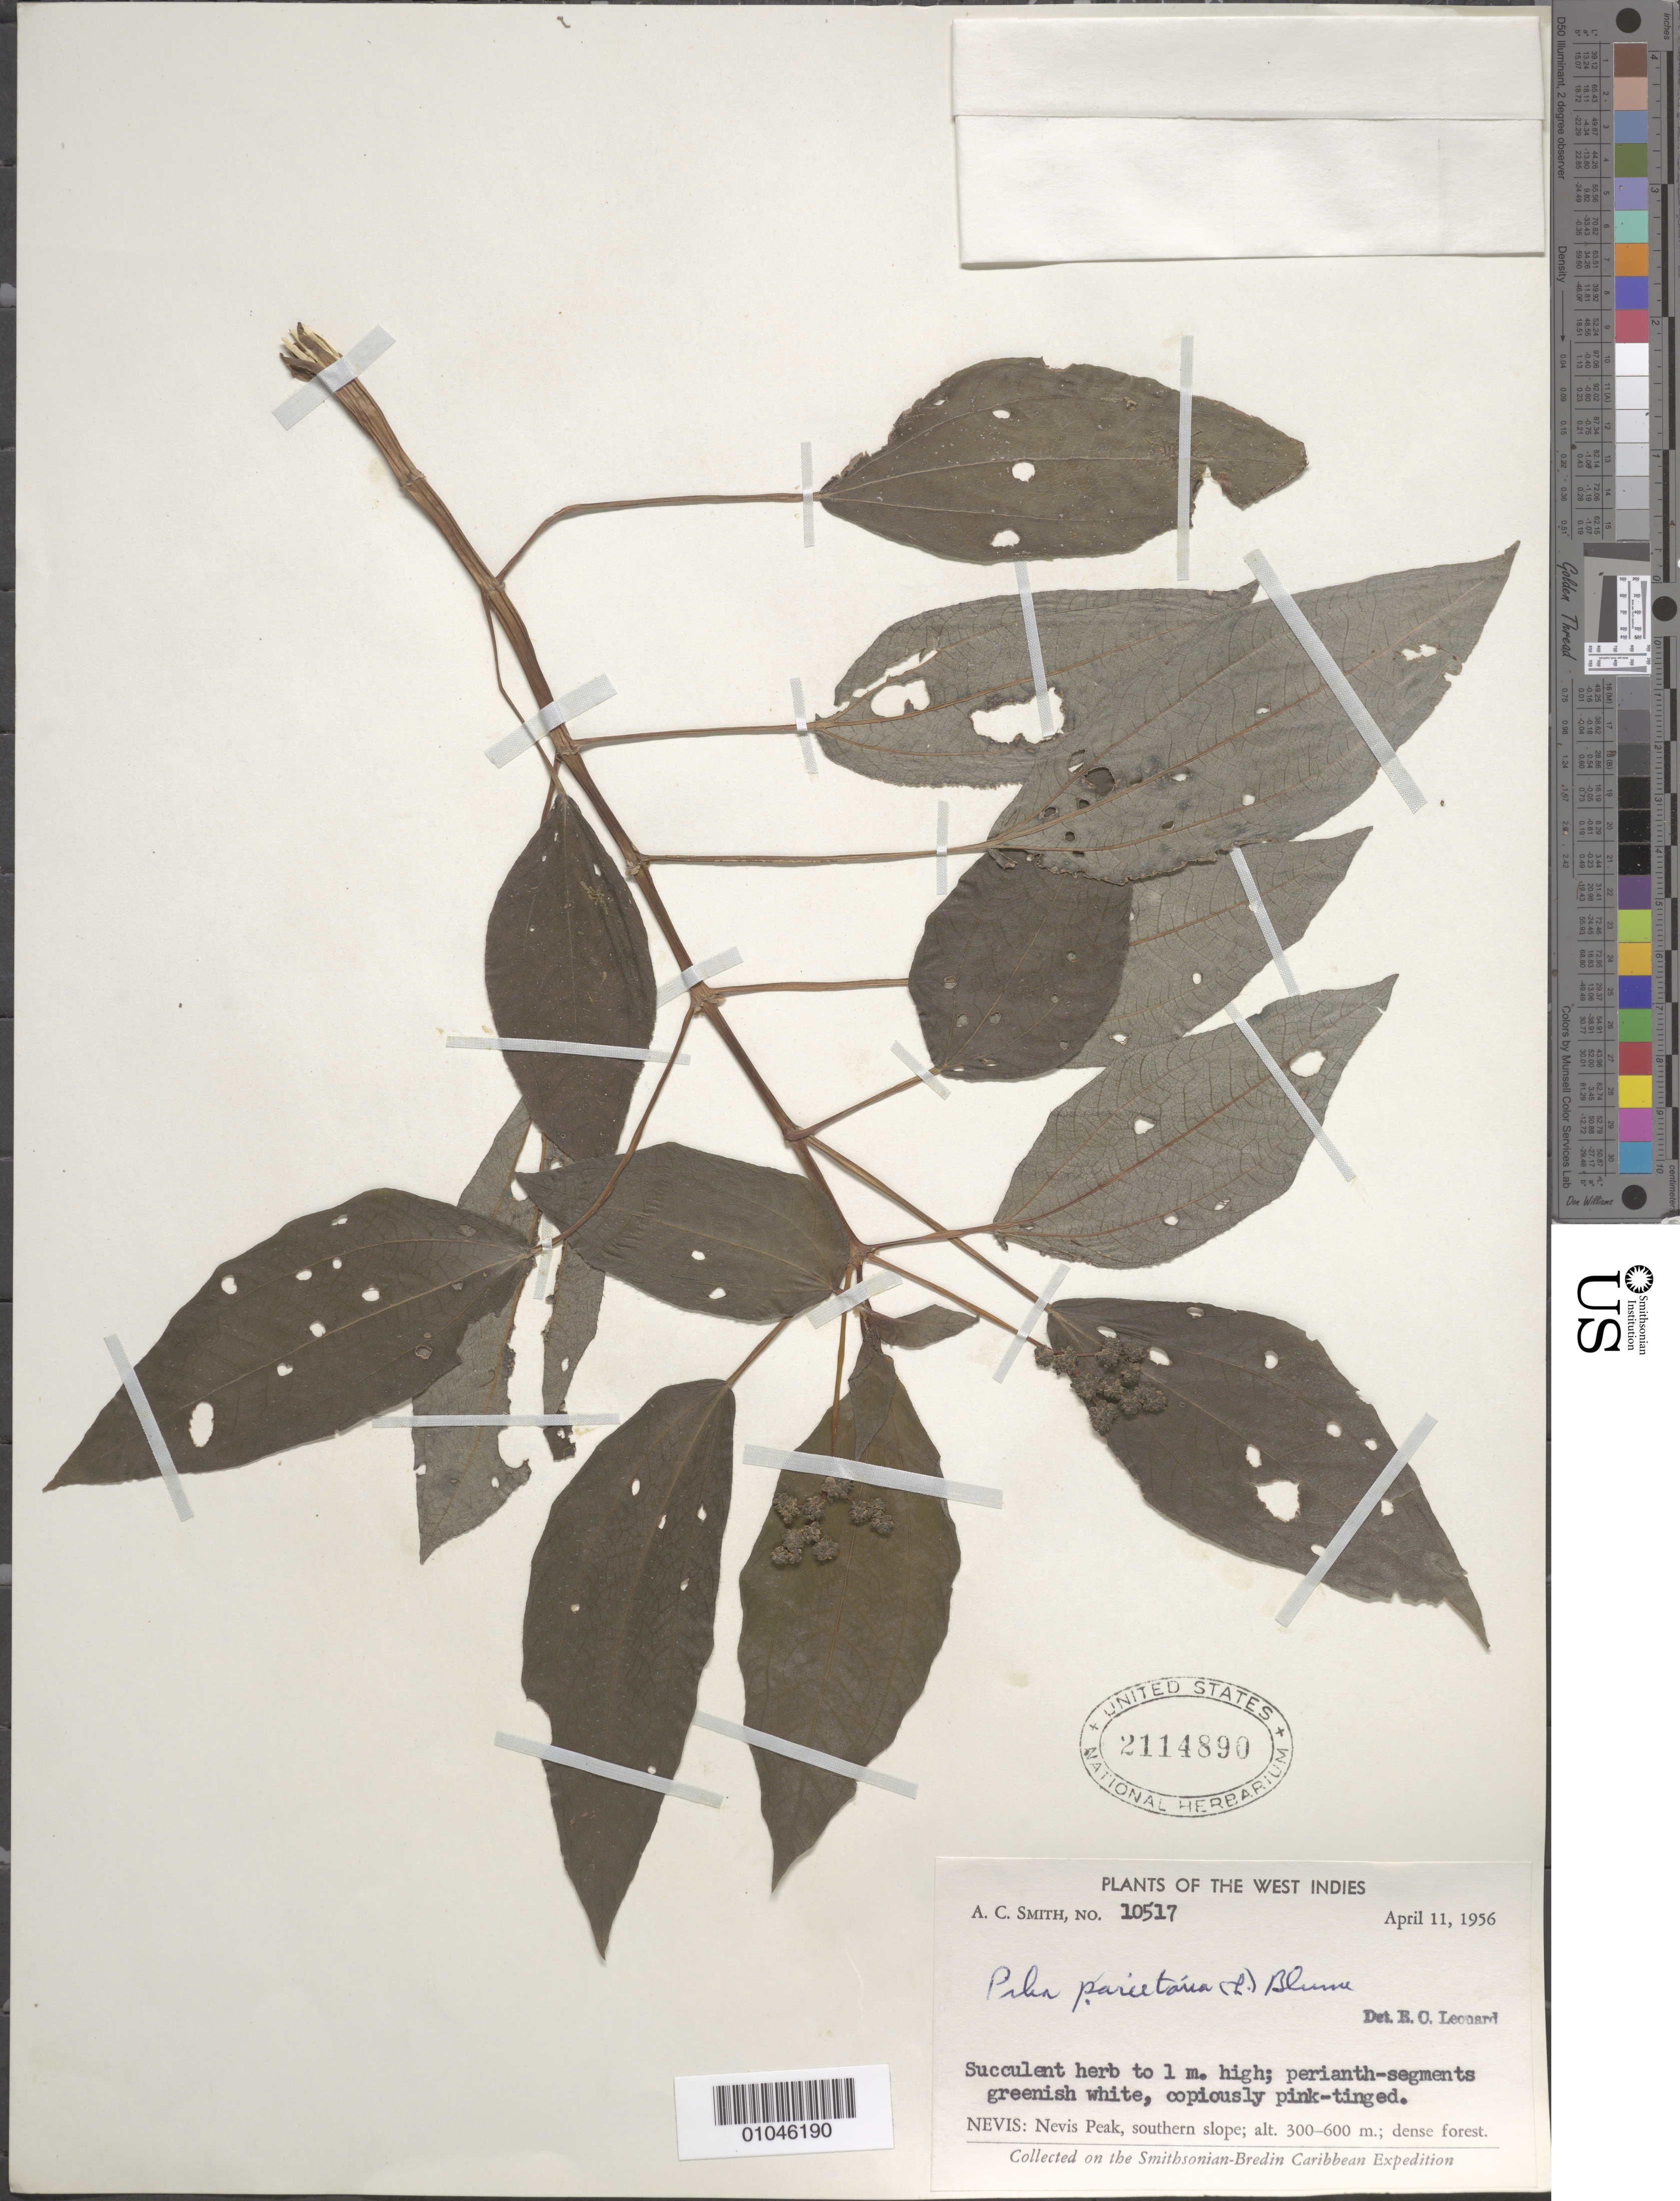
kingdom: Plantae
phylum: Tracheophyta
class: Magnoliopsida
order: Rosales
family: Urticaceae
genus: Pilea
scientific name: Pilea parietaria var. parietaria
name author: (L.) Blume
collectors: A. C. Smith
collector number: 10517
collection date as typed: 11 Apr 1956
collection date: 1956-04-11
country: St. Christopher-Nevis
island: St. Christopher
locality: Nevis peak. S slope. dense forest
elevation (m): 300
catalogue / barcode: US 2114890